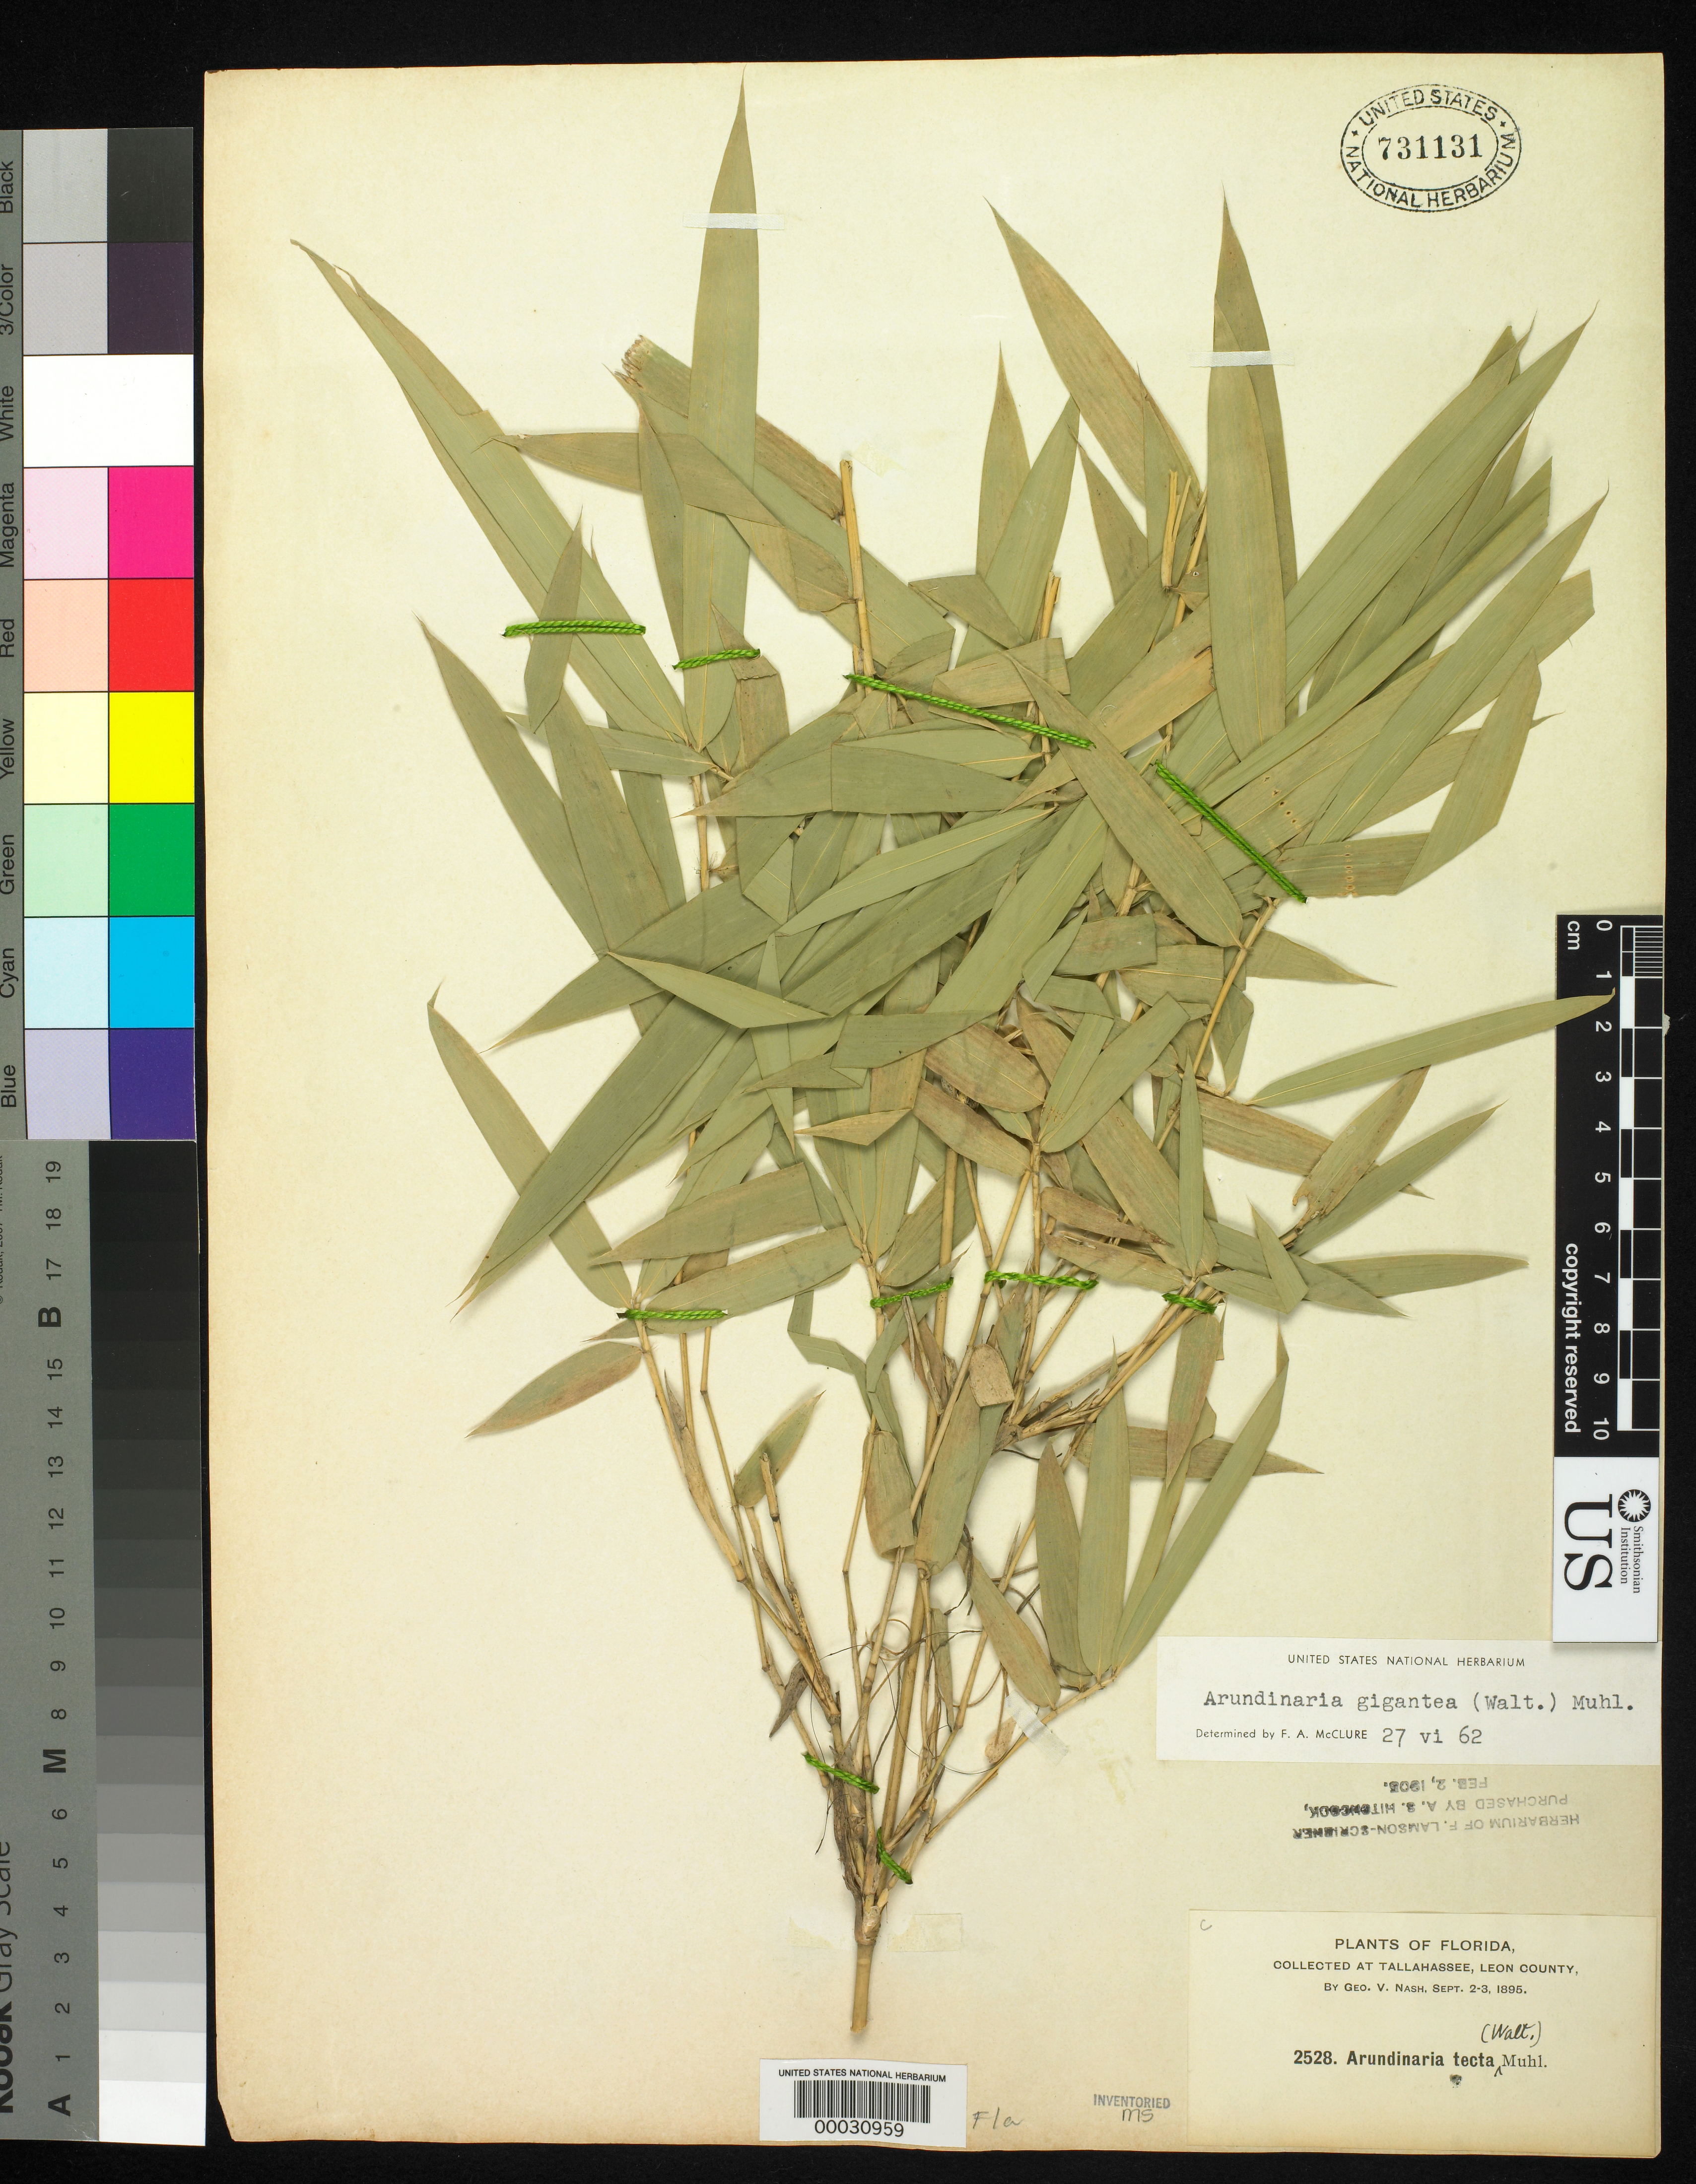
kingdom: Plantae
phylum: Tracheophyta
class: Liliopsida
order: Poales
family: Poaceae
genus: Arundinaria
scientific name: Arundinaria gigantea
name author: (Walter) Muhl.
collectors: G. V. Nash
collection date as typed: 02 Sep 1895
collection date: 1895-09-02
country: United States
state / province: Florida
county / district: Leon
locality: Tallahassee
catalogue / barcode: US 731131